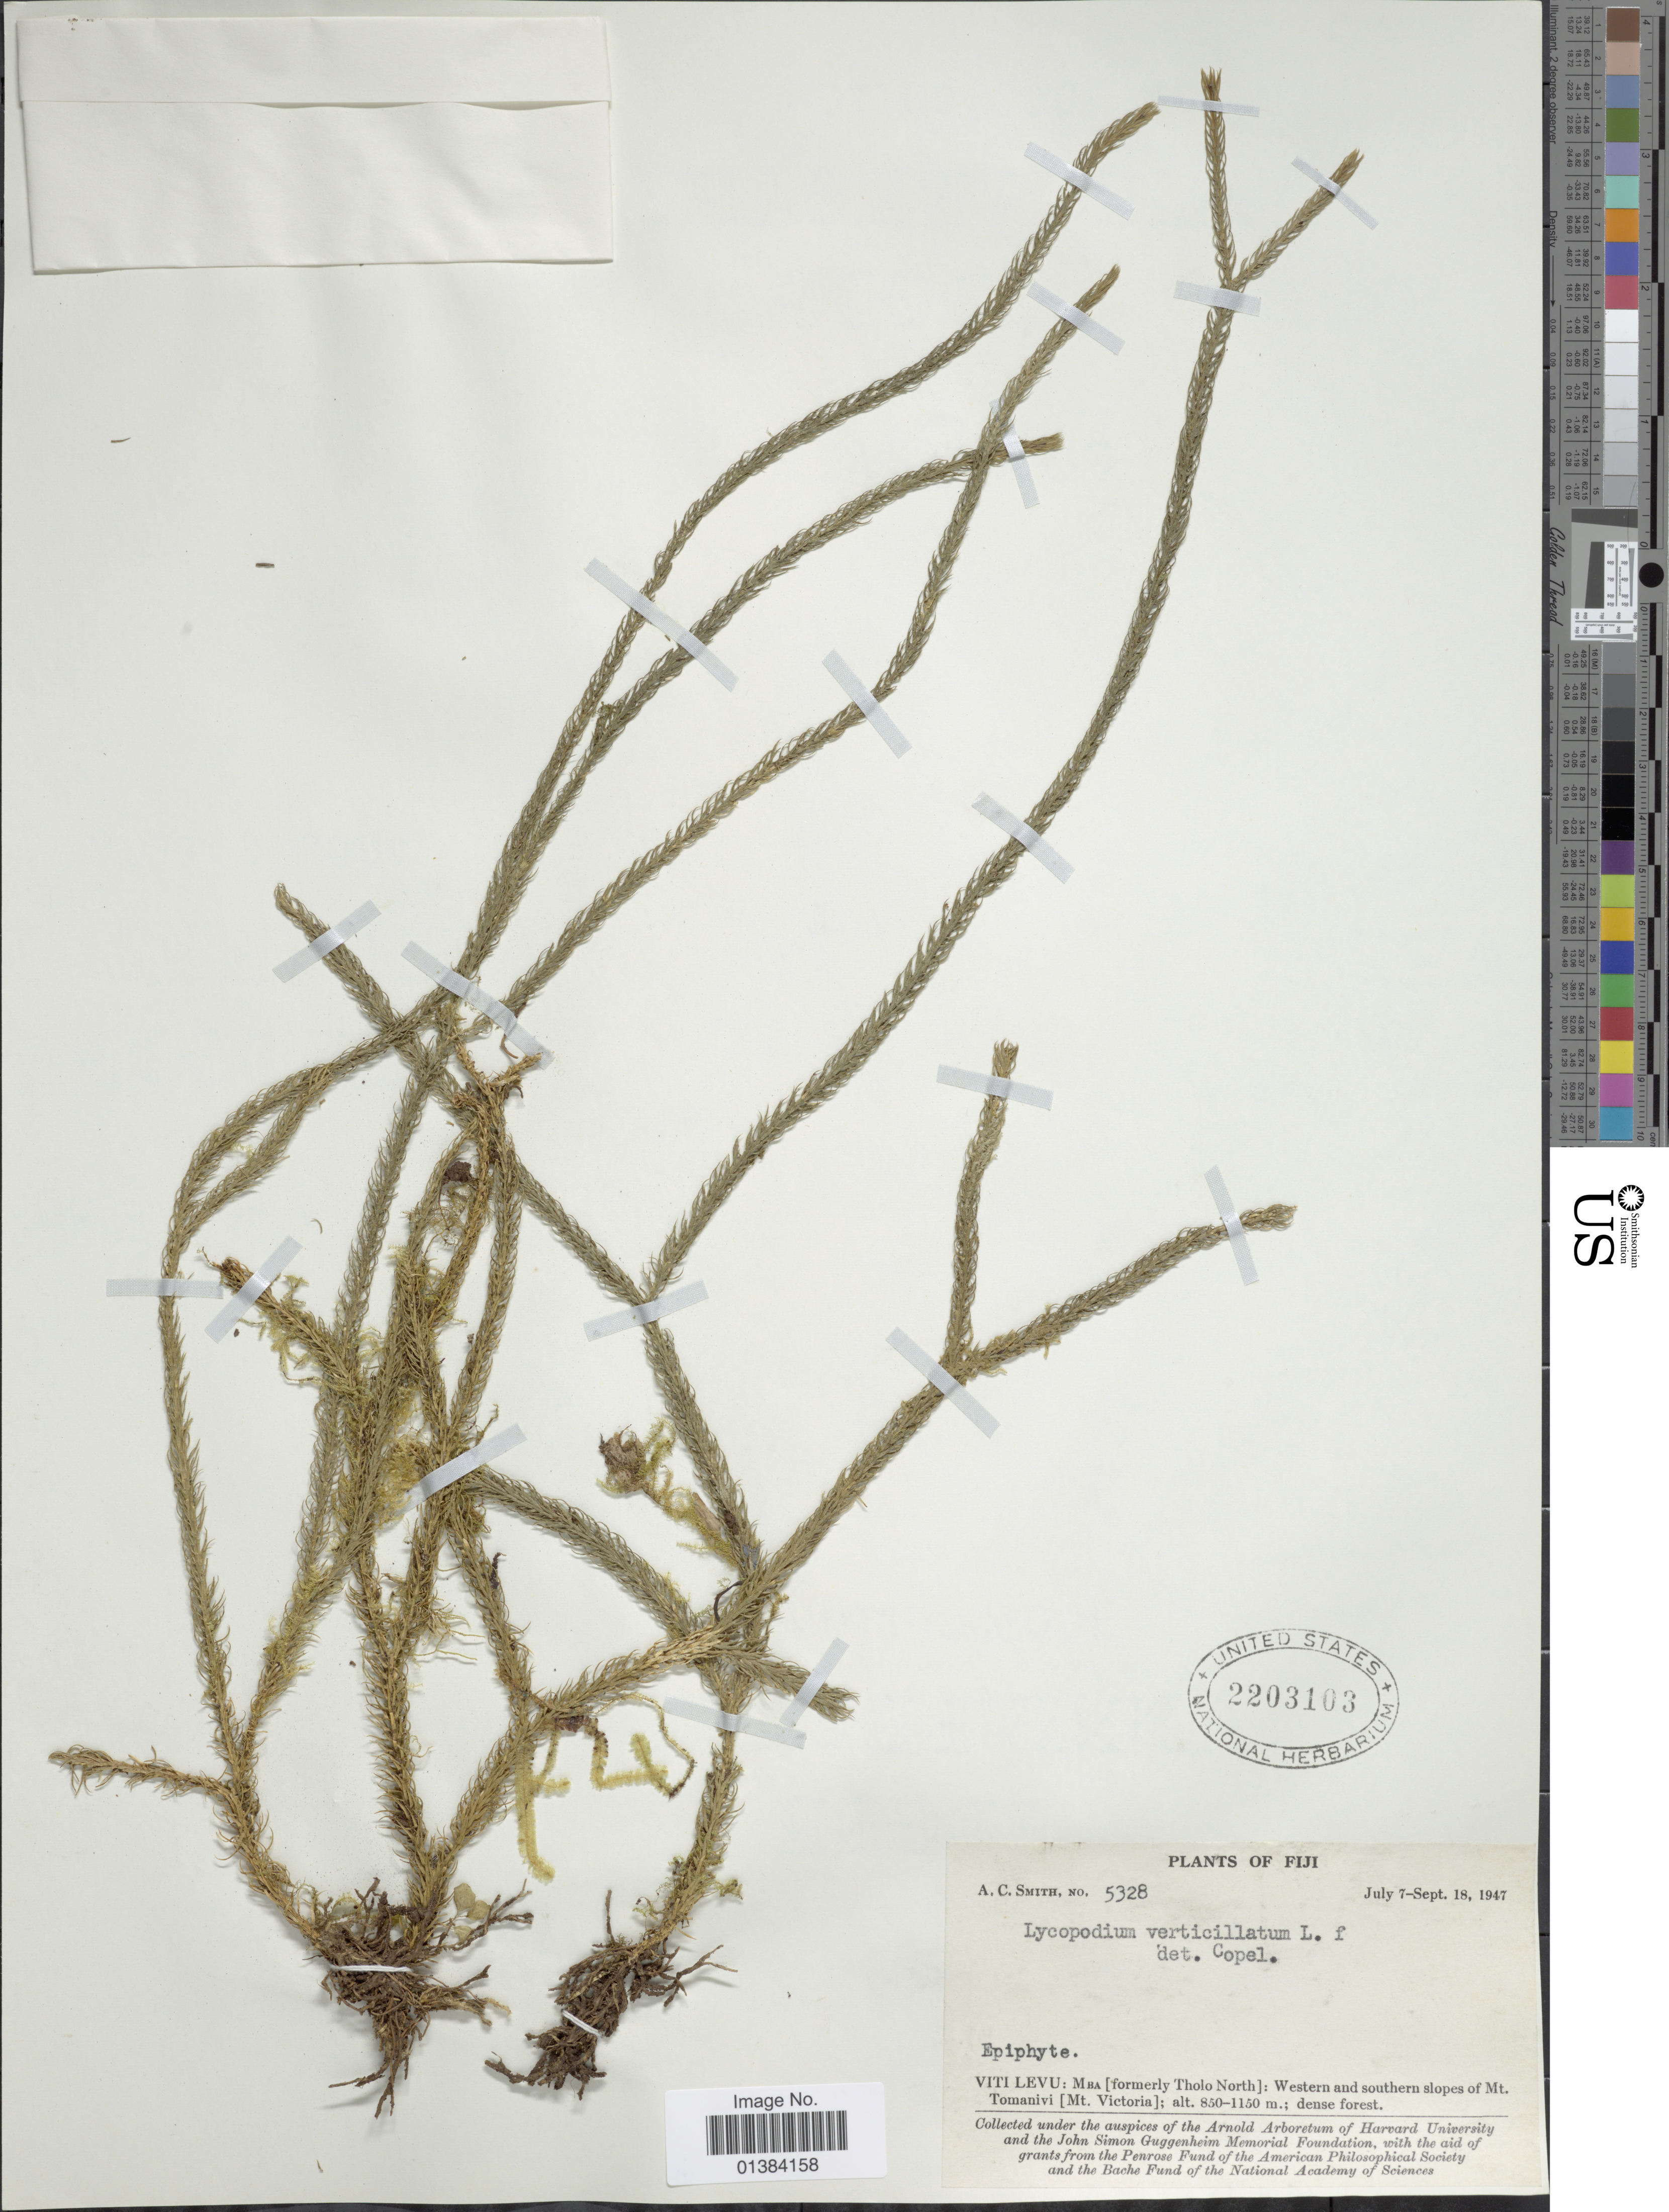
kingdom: Plantae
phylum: Tracheophyta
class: Lycopodiopsida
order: Lycopodiales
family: Lycopodiaceae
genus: Phlegmariurus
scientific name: Phlegmariurus parksii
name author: (Copel.) A. R. Field & Bostock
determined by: Field, A. R.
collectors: A. C. Smith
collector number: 5328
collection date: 1947-07-07/1947-09-18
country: Fiji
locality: Viti Levu: Mba [formerly Tholo North]: Western and southern slopes of Mt. Tomanivi [Mt. Victoria].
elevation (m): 850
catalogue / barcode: US 2203103